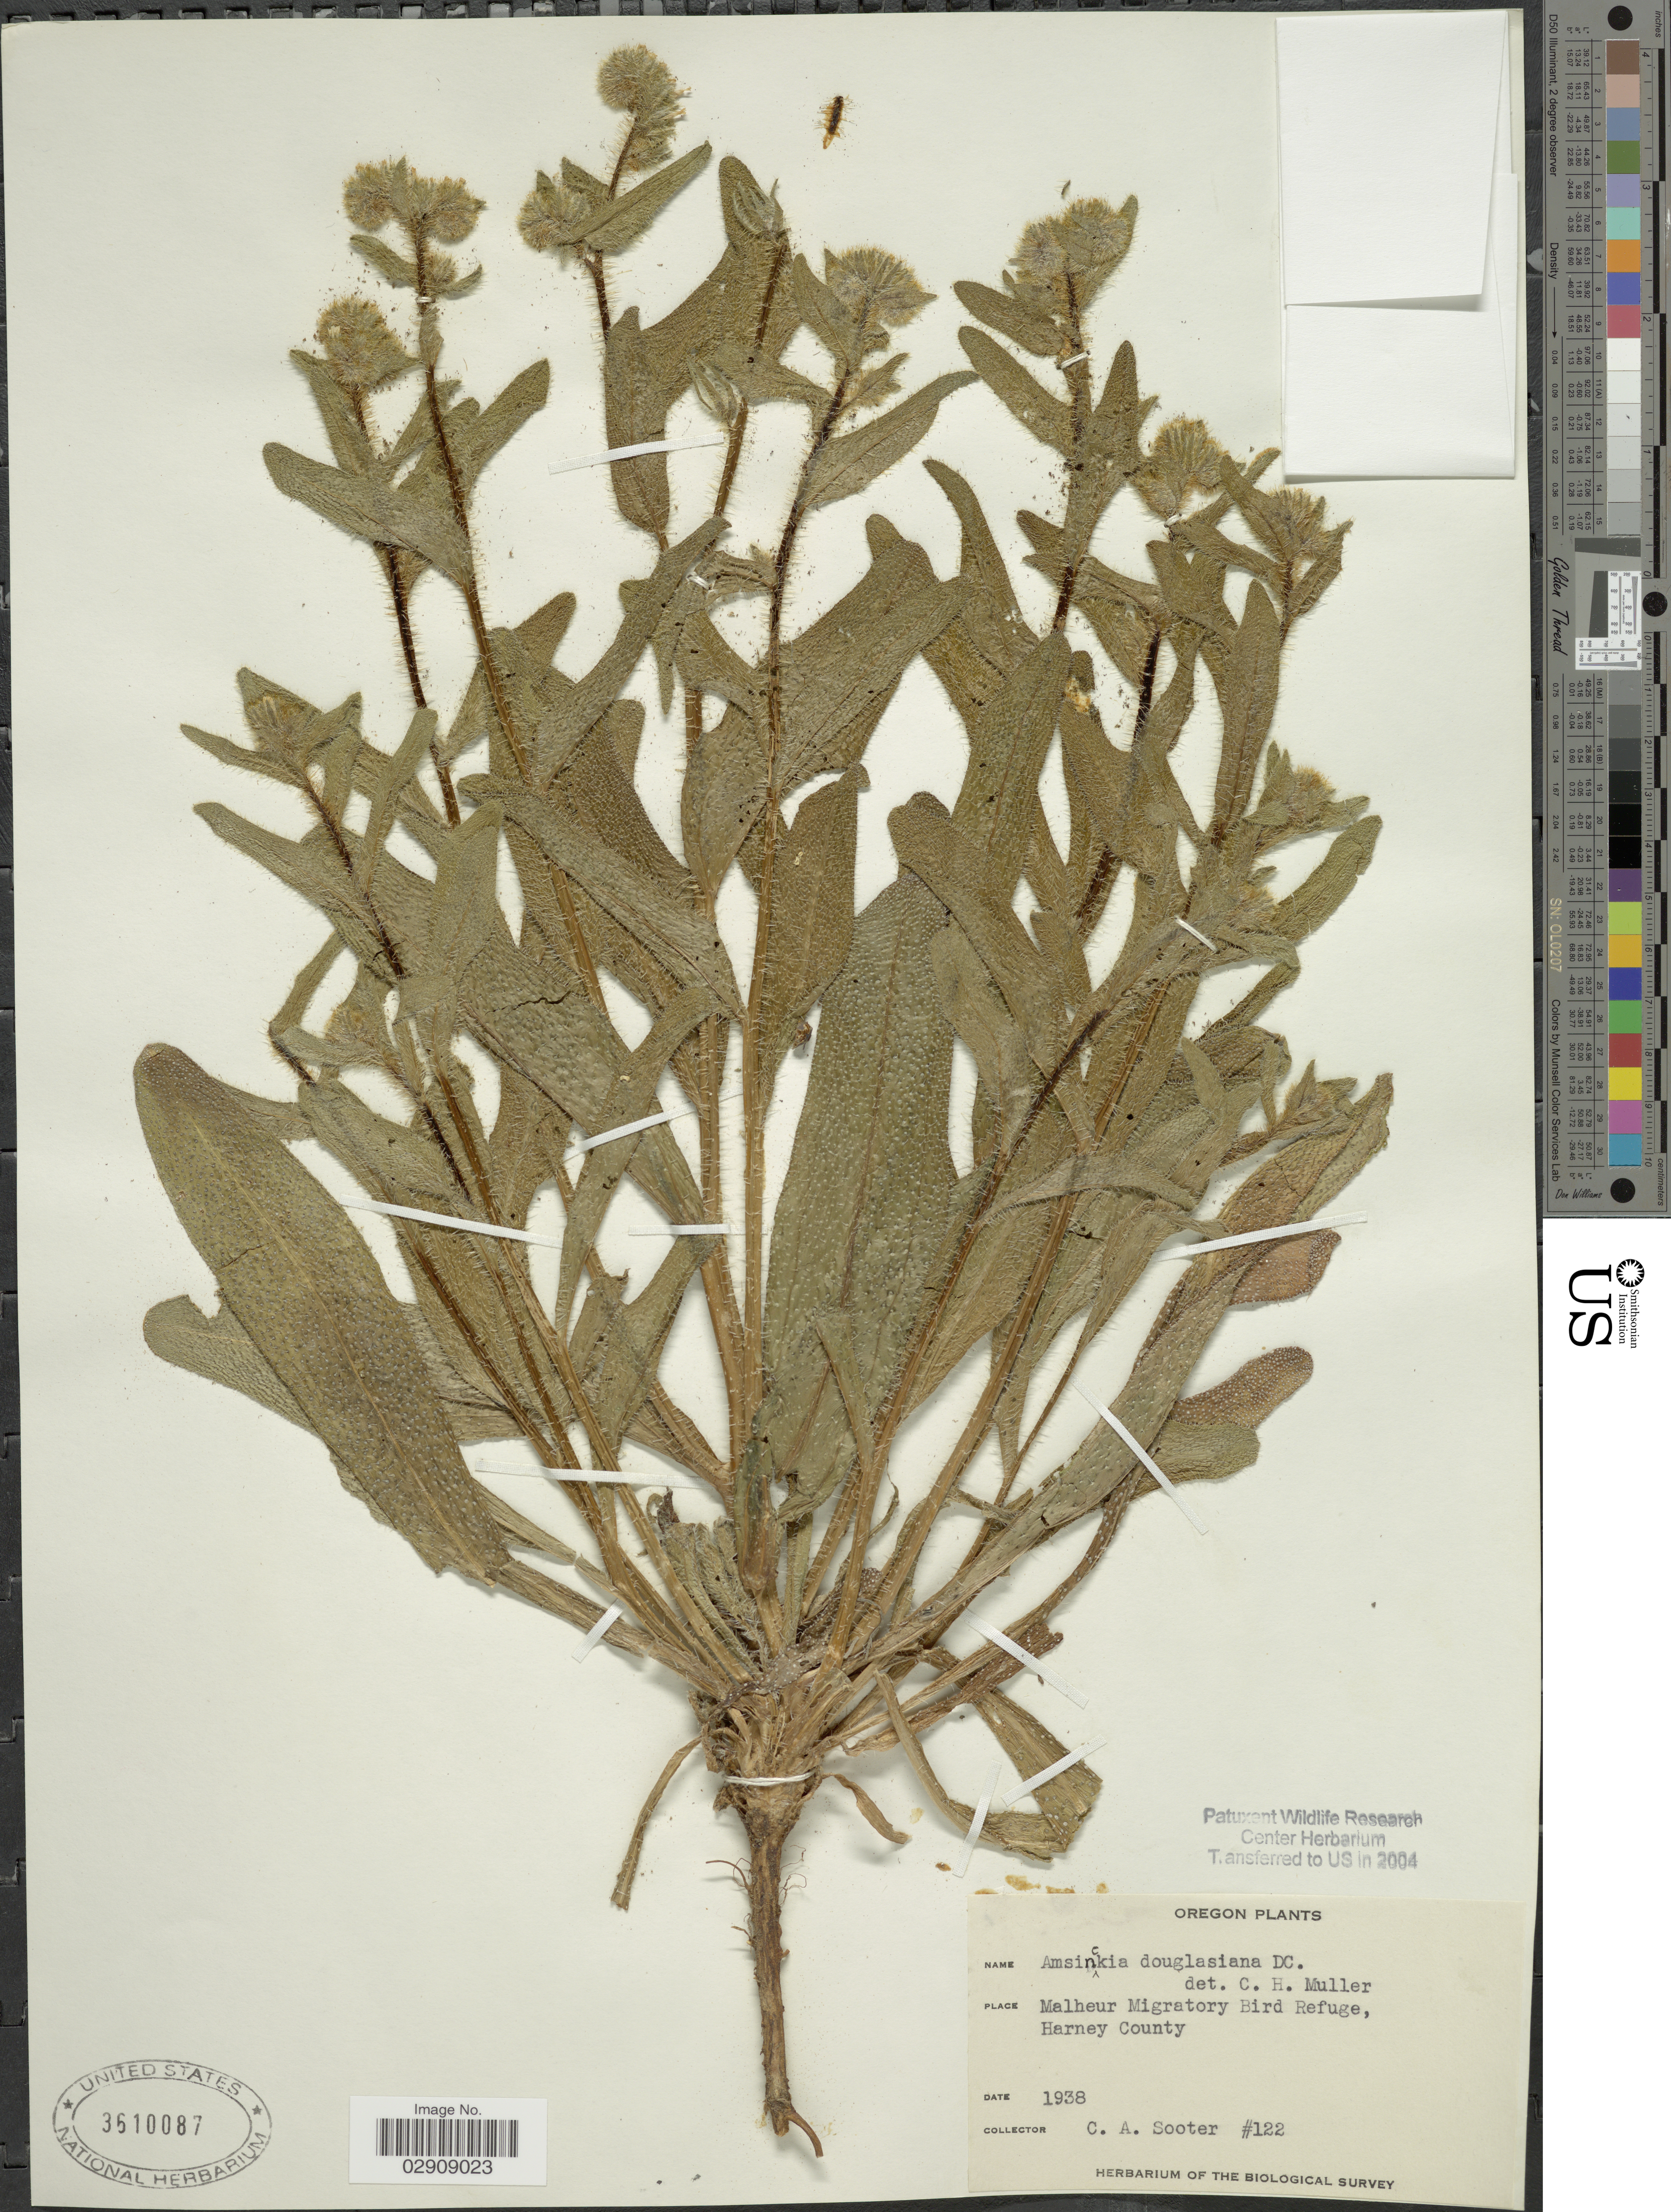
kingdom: Plantae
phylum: Tracheophyta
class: Magnoliopsida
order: Boraginales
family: Boraginaceae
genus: Amsinckia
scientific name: Amsinckia douglasiana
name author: A. DC.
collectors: C. Sooter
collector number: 122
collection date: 1938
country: United States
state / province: Oregon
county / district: Harney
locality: Malheur Migratory Bird Refuge, Harney County. Oregon.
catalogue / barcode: US 3610087